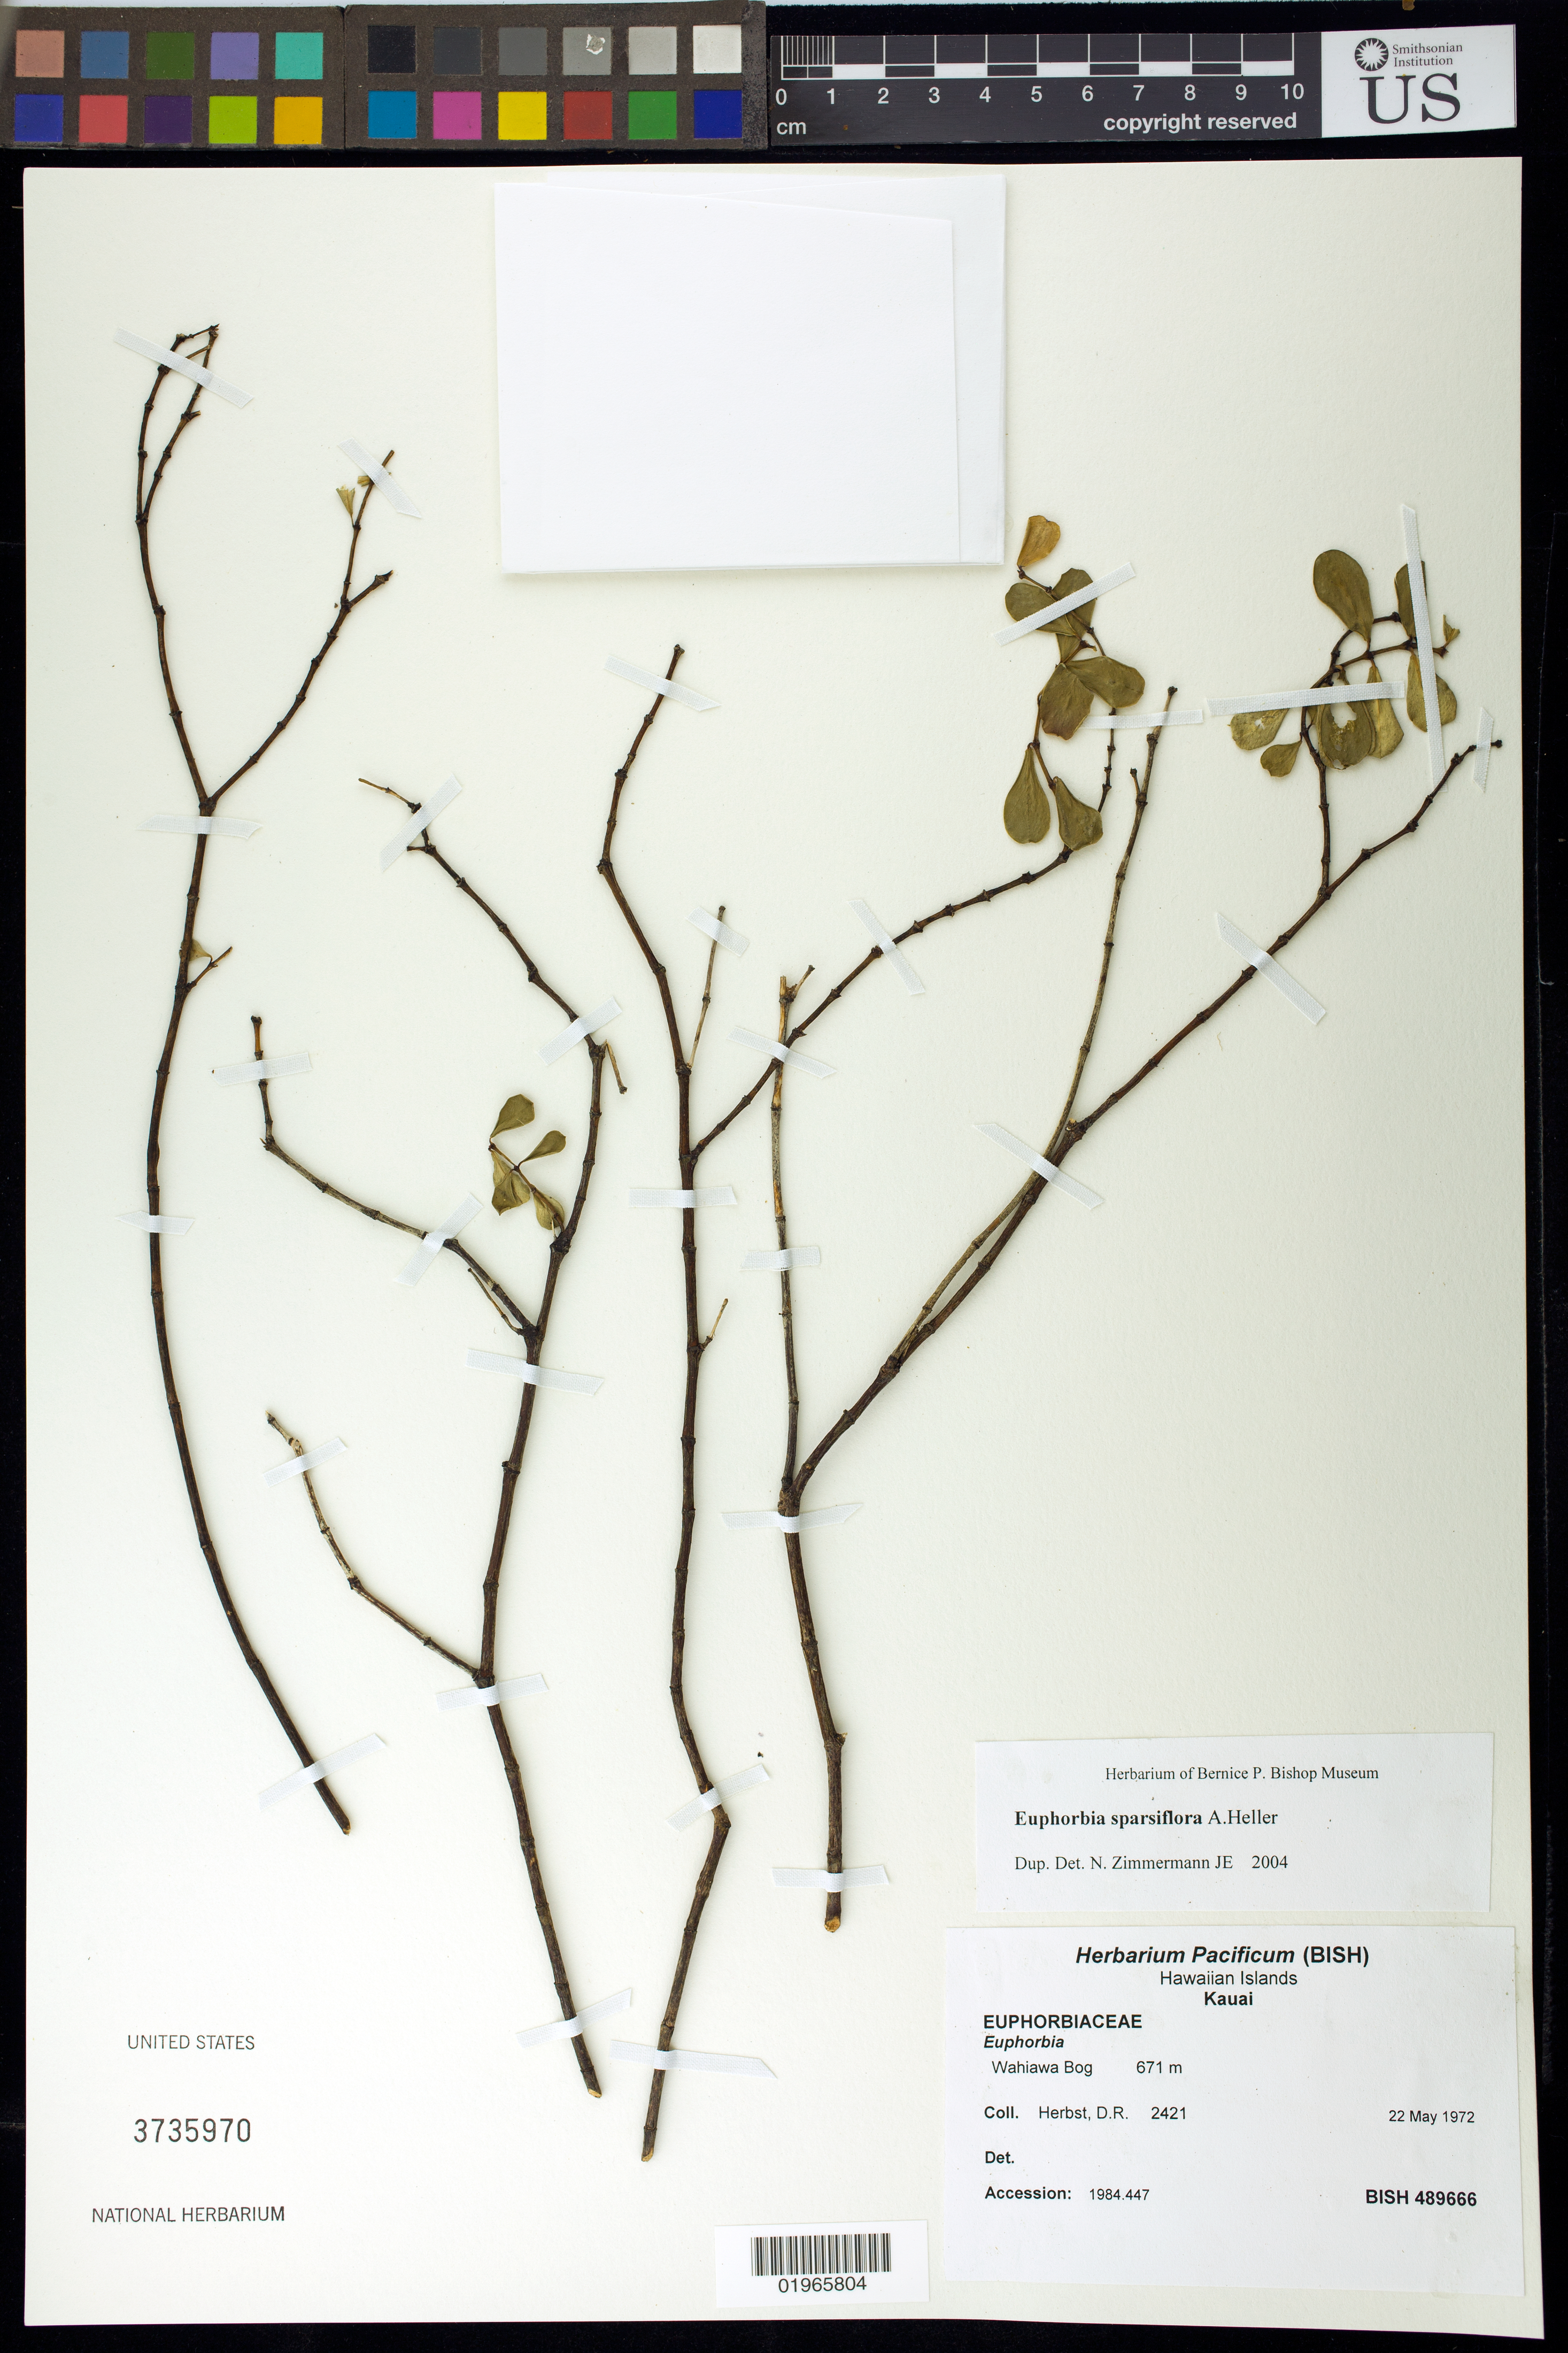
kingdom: Plantae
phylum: Tracheophyta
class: Magnoliopsida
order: Malpighiales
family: Euphorbiaceae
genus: Euphorbia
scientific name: Euphorbia sparsiflora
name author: A. Heller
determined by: Zimmermann, Norbert F.A.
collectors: D. R. Herbst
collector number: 2421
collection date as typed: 22 May 1972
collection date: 1972-05-22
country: United States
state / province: Hawaii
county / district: Kauai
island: Kaua'i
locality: Wahiawa Bog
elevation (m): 671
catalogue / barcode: US 3735970